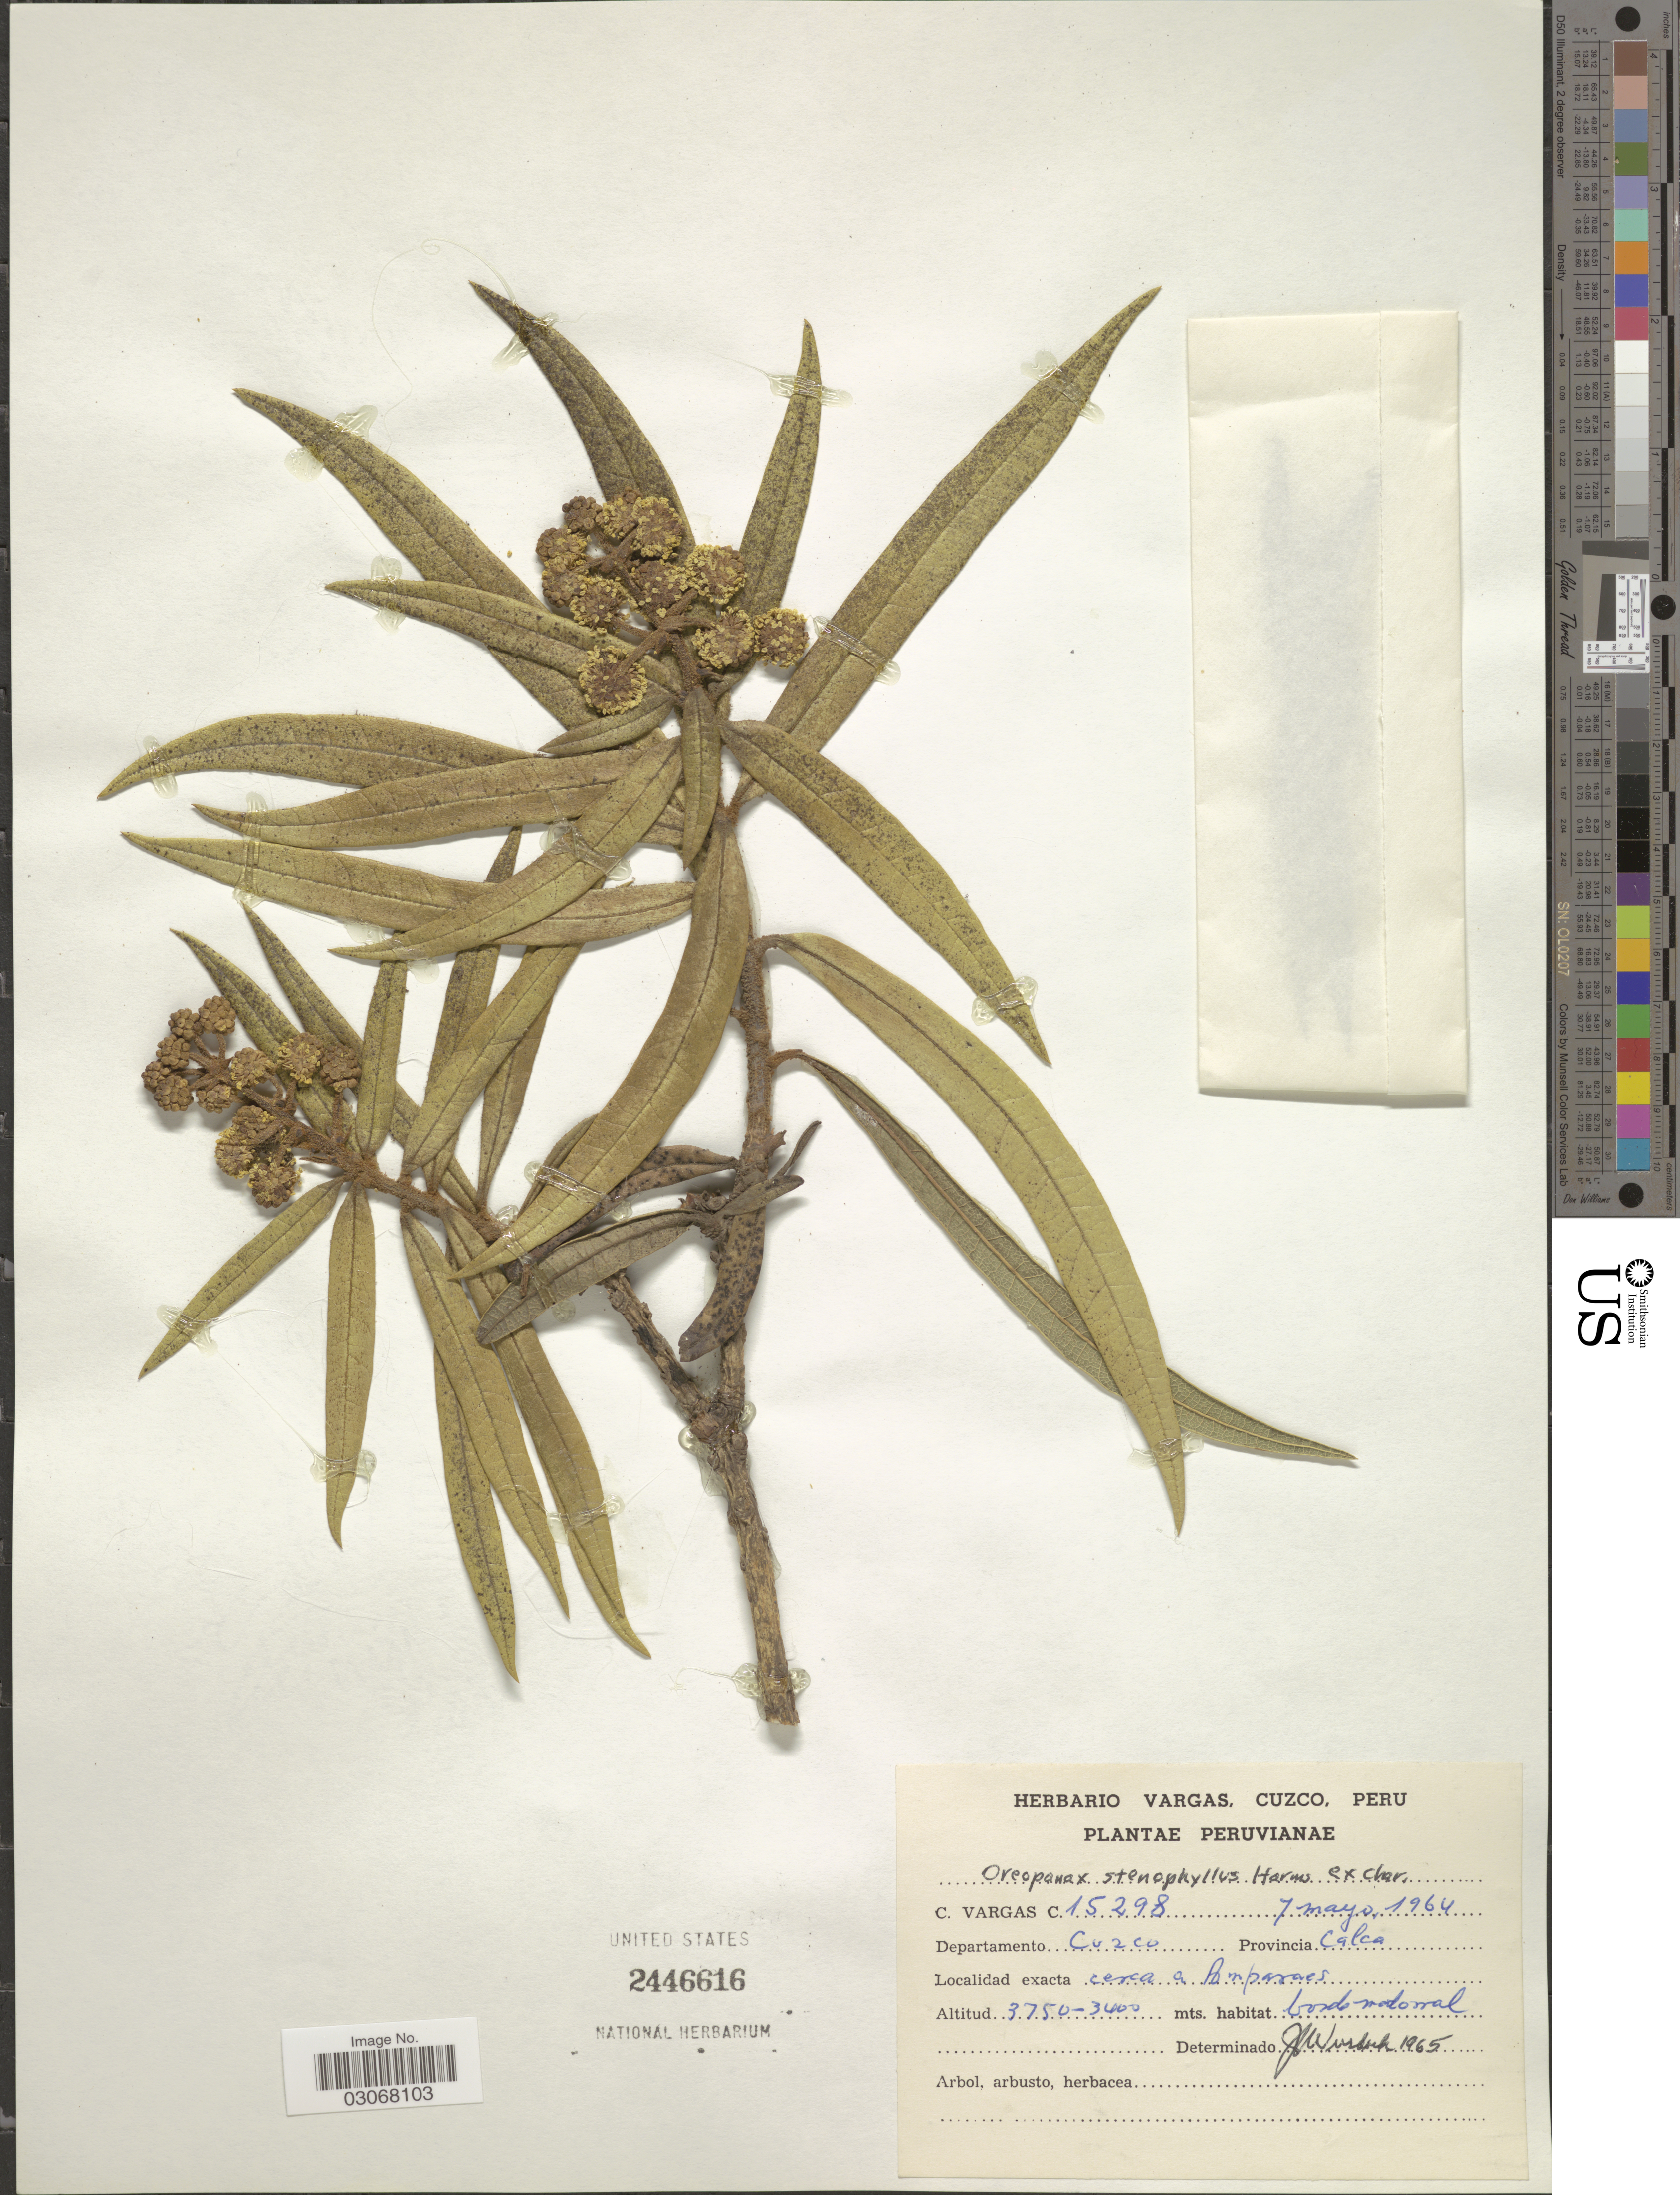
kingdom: Plantae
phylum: Tracheophyta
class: Magnoliopsida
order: Apiales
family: Araliaceae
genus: Oreopanax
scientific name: Oreopanax stenophyllus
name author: Harms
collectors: C. Vargas Calderón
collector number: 15298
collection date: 1964-05-07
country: Peru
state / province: Cusco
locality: Departamento Cuzco. Provincia Calca. Cerca a Amparaes.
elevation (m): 3400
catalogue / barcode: US 2446616